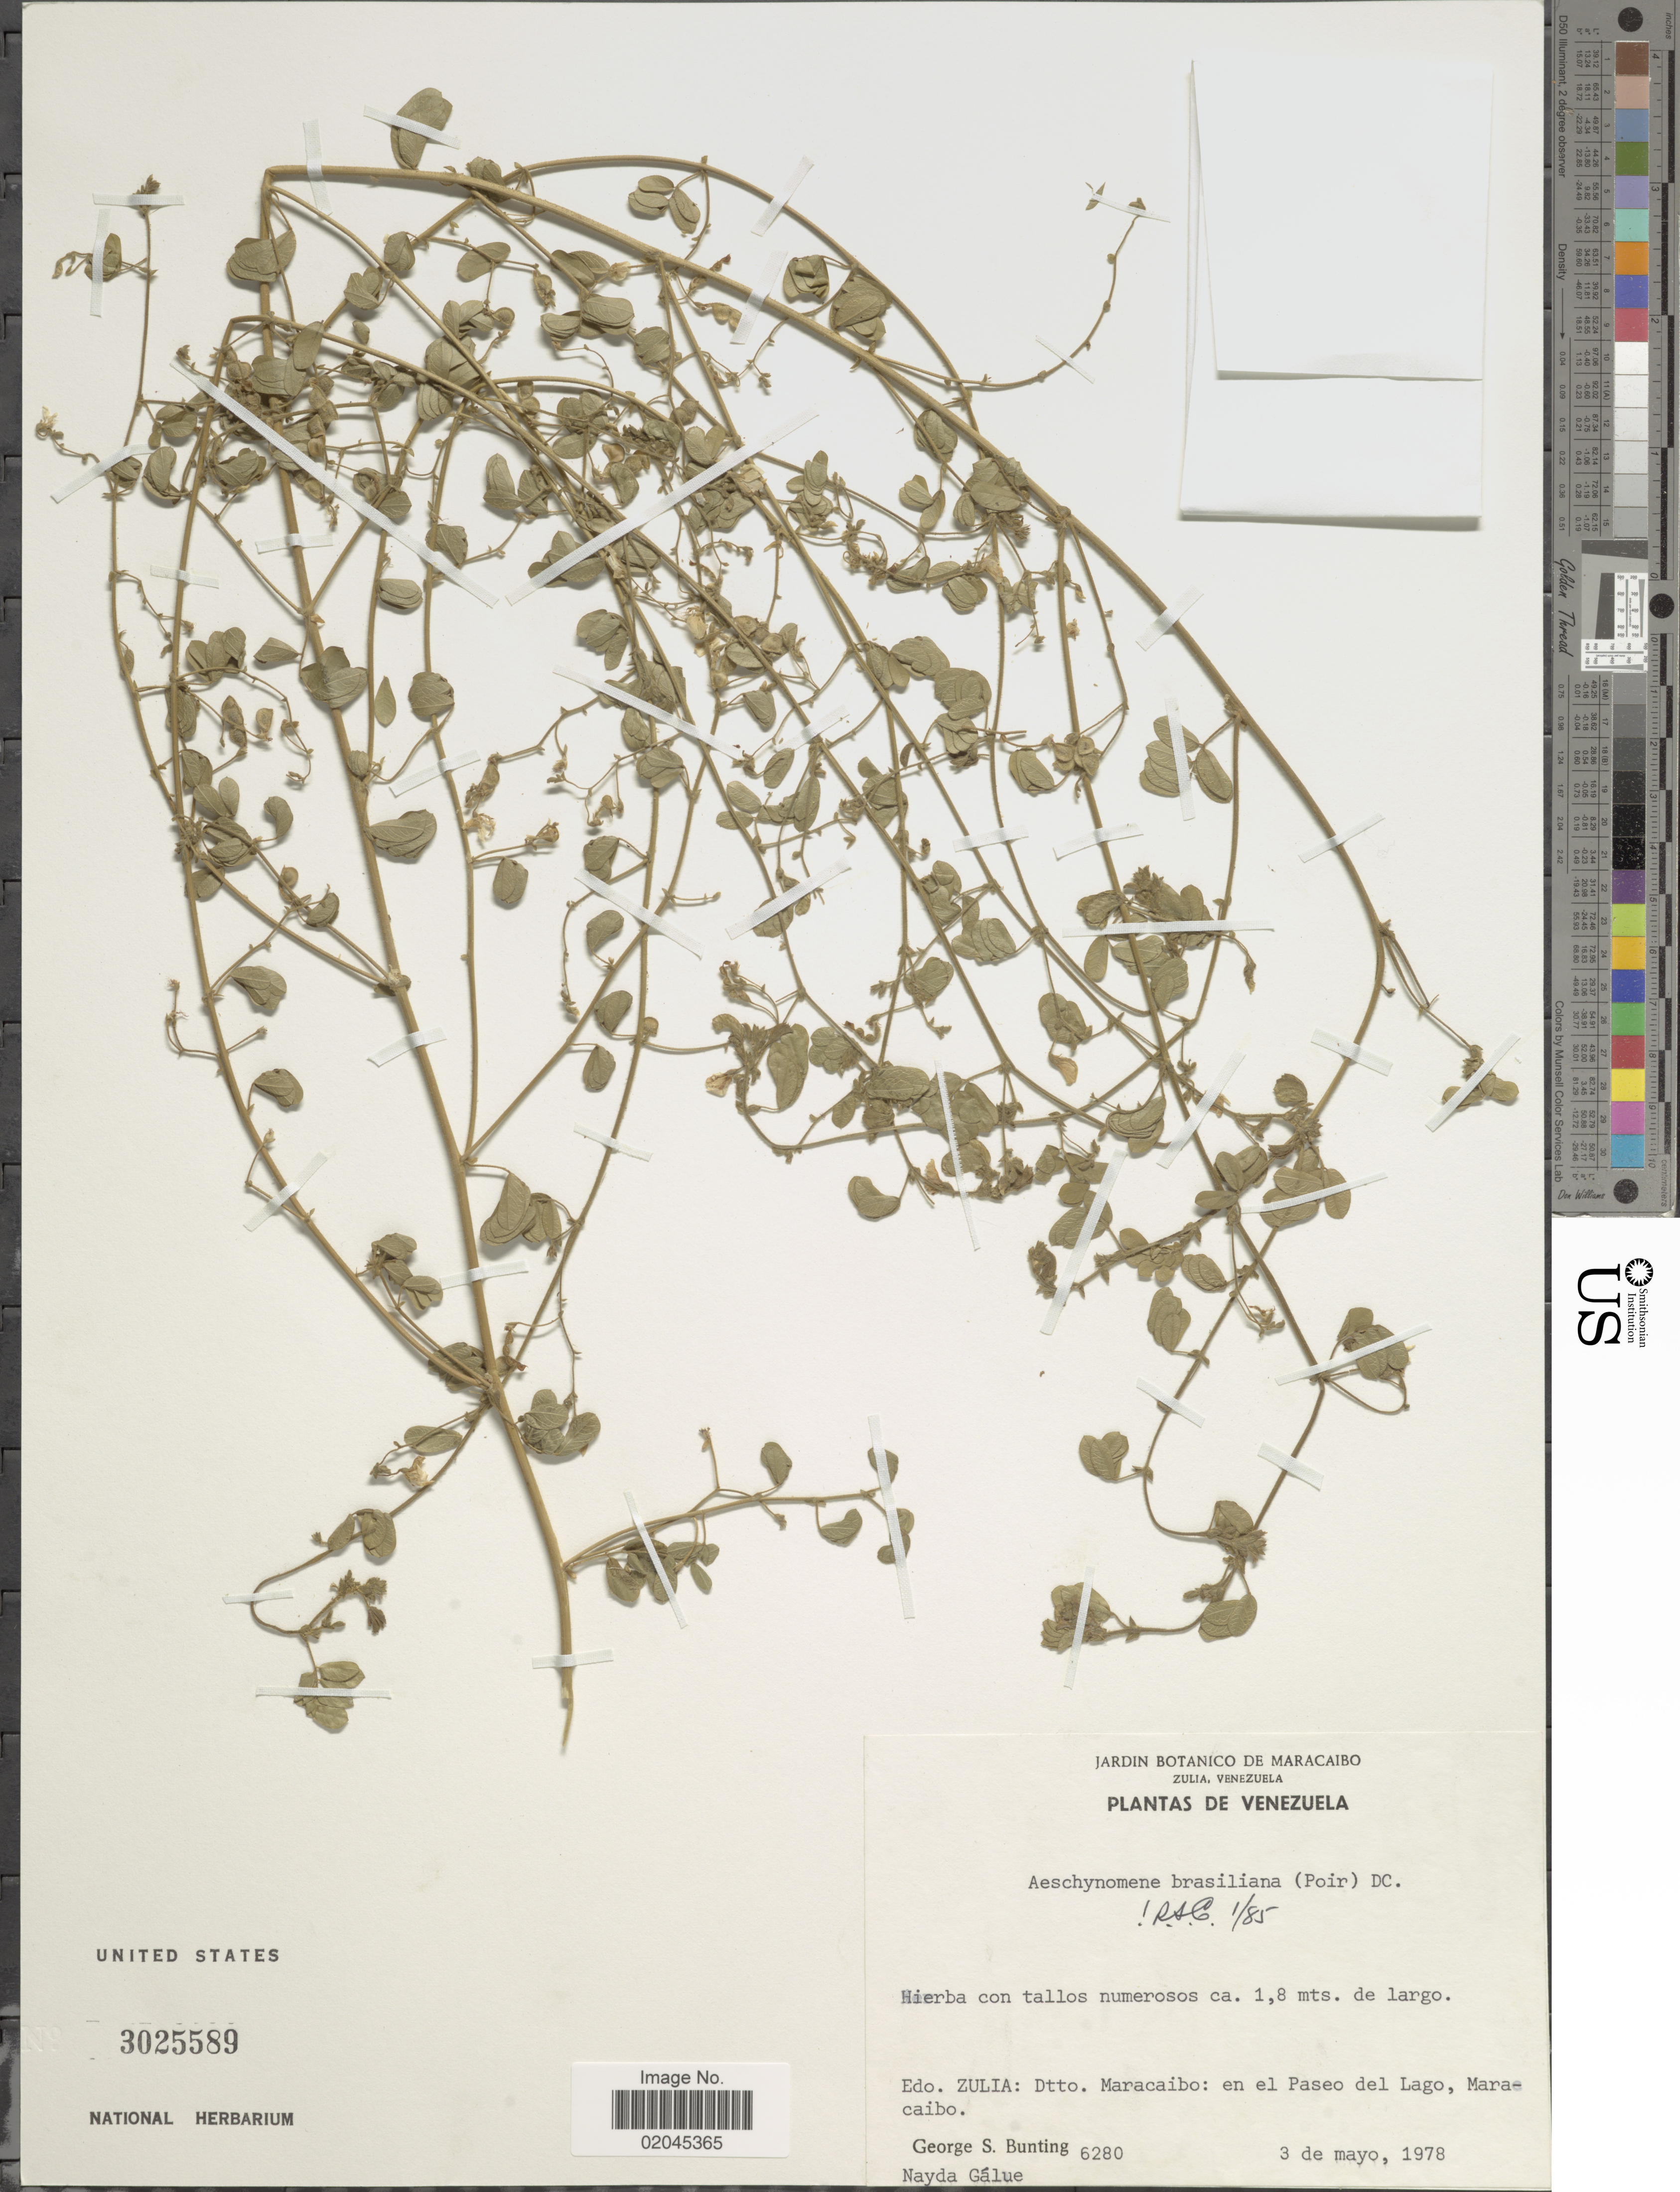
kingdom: Plantae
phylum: Tracheophyta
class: Magnoliopsida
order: Fabales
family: Fabaceae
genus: Aeschynomene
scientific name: Aeschynomene brasiliana var. brasiliana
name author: (Poir.) DC.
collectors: G. S. Bunting & N. Galue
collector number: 6280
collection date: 1978-05-03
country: Venezuela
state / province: Zulia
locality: Edo. Zulia: Dtto. Maracaibo: en el Paseo del Lago, Maracaibo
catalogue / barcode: US 3025589